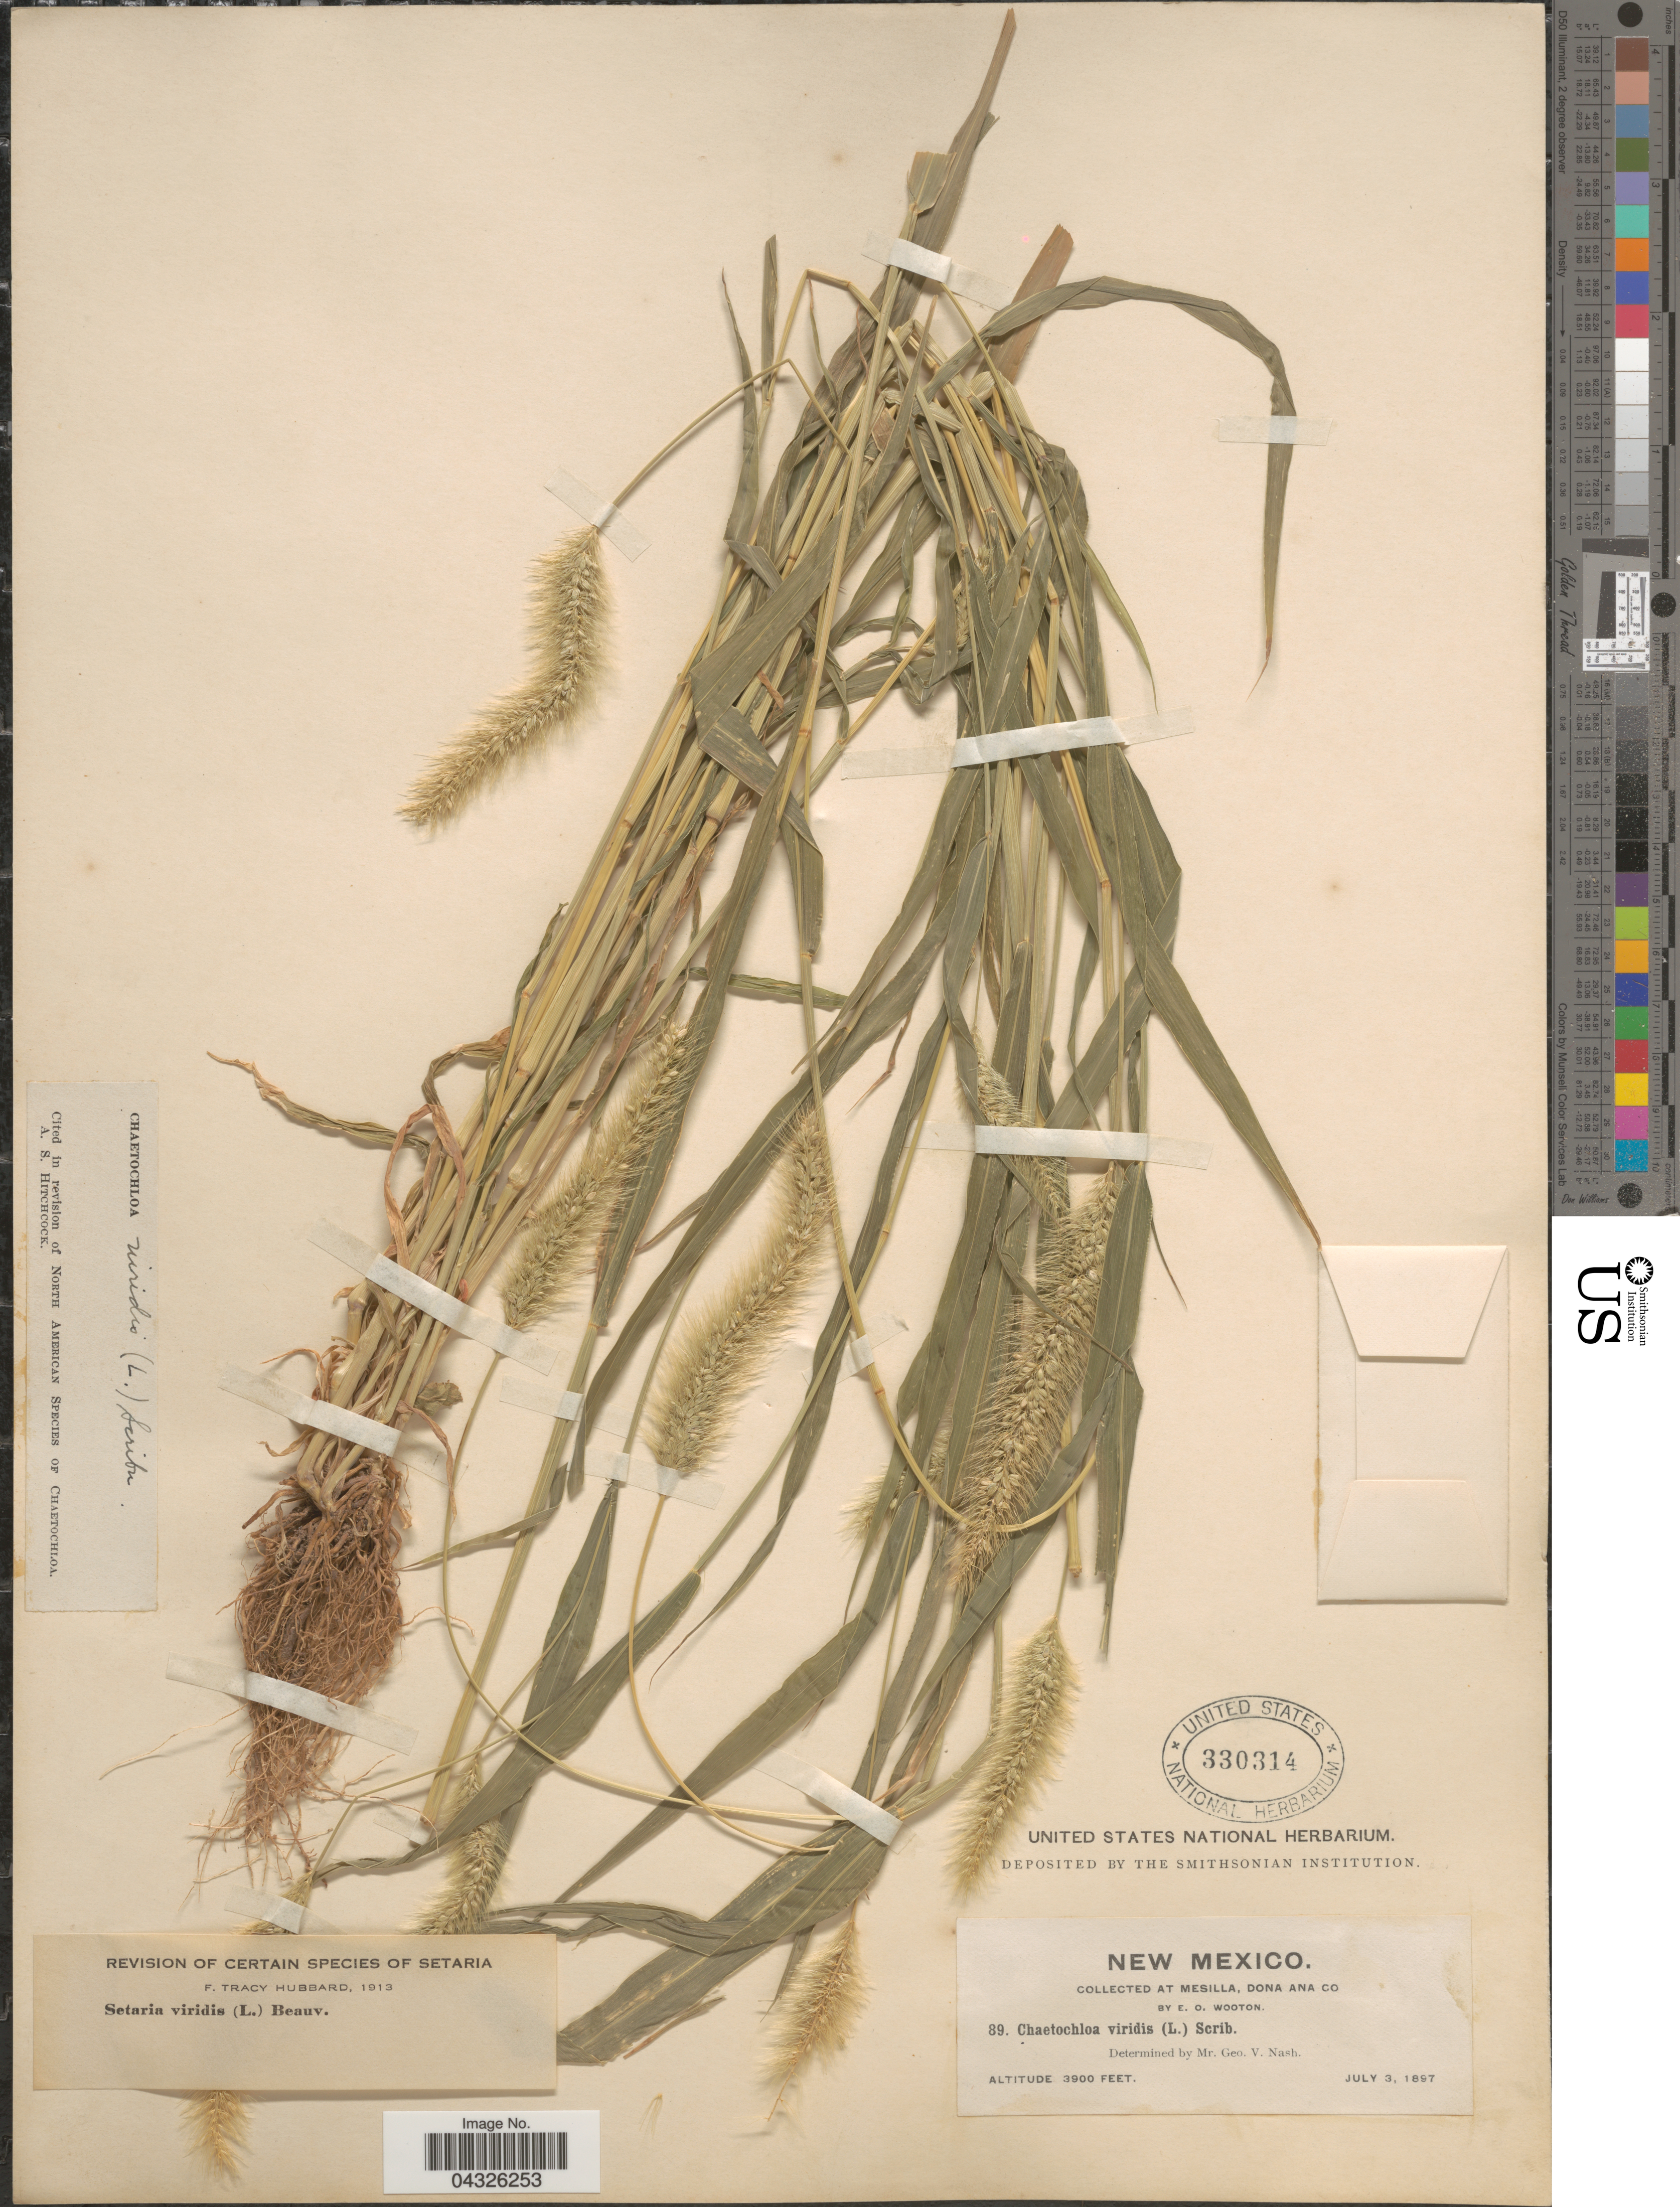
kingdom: Plantae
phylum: Tracheophyta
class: Liliopsida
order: Poales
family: Poaceae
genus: Setaria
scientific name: Setaria viridis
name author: (L.) P. Beauv.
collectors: E. O. Wooton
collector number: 89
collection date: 1897-07-03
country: United States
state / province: New Mexico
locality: At Mesilla, Dona Ana Co.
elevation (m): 1189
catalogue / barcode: US 330314